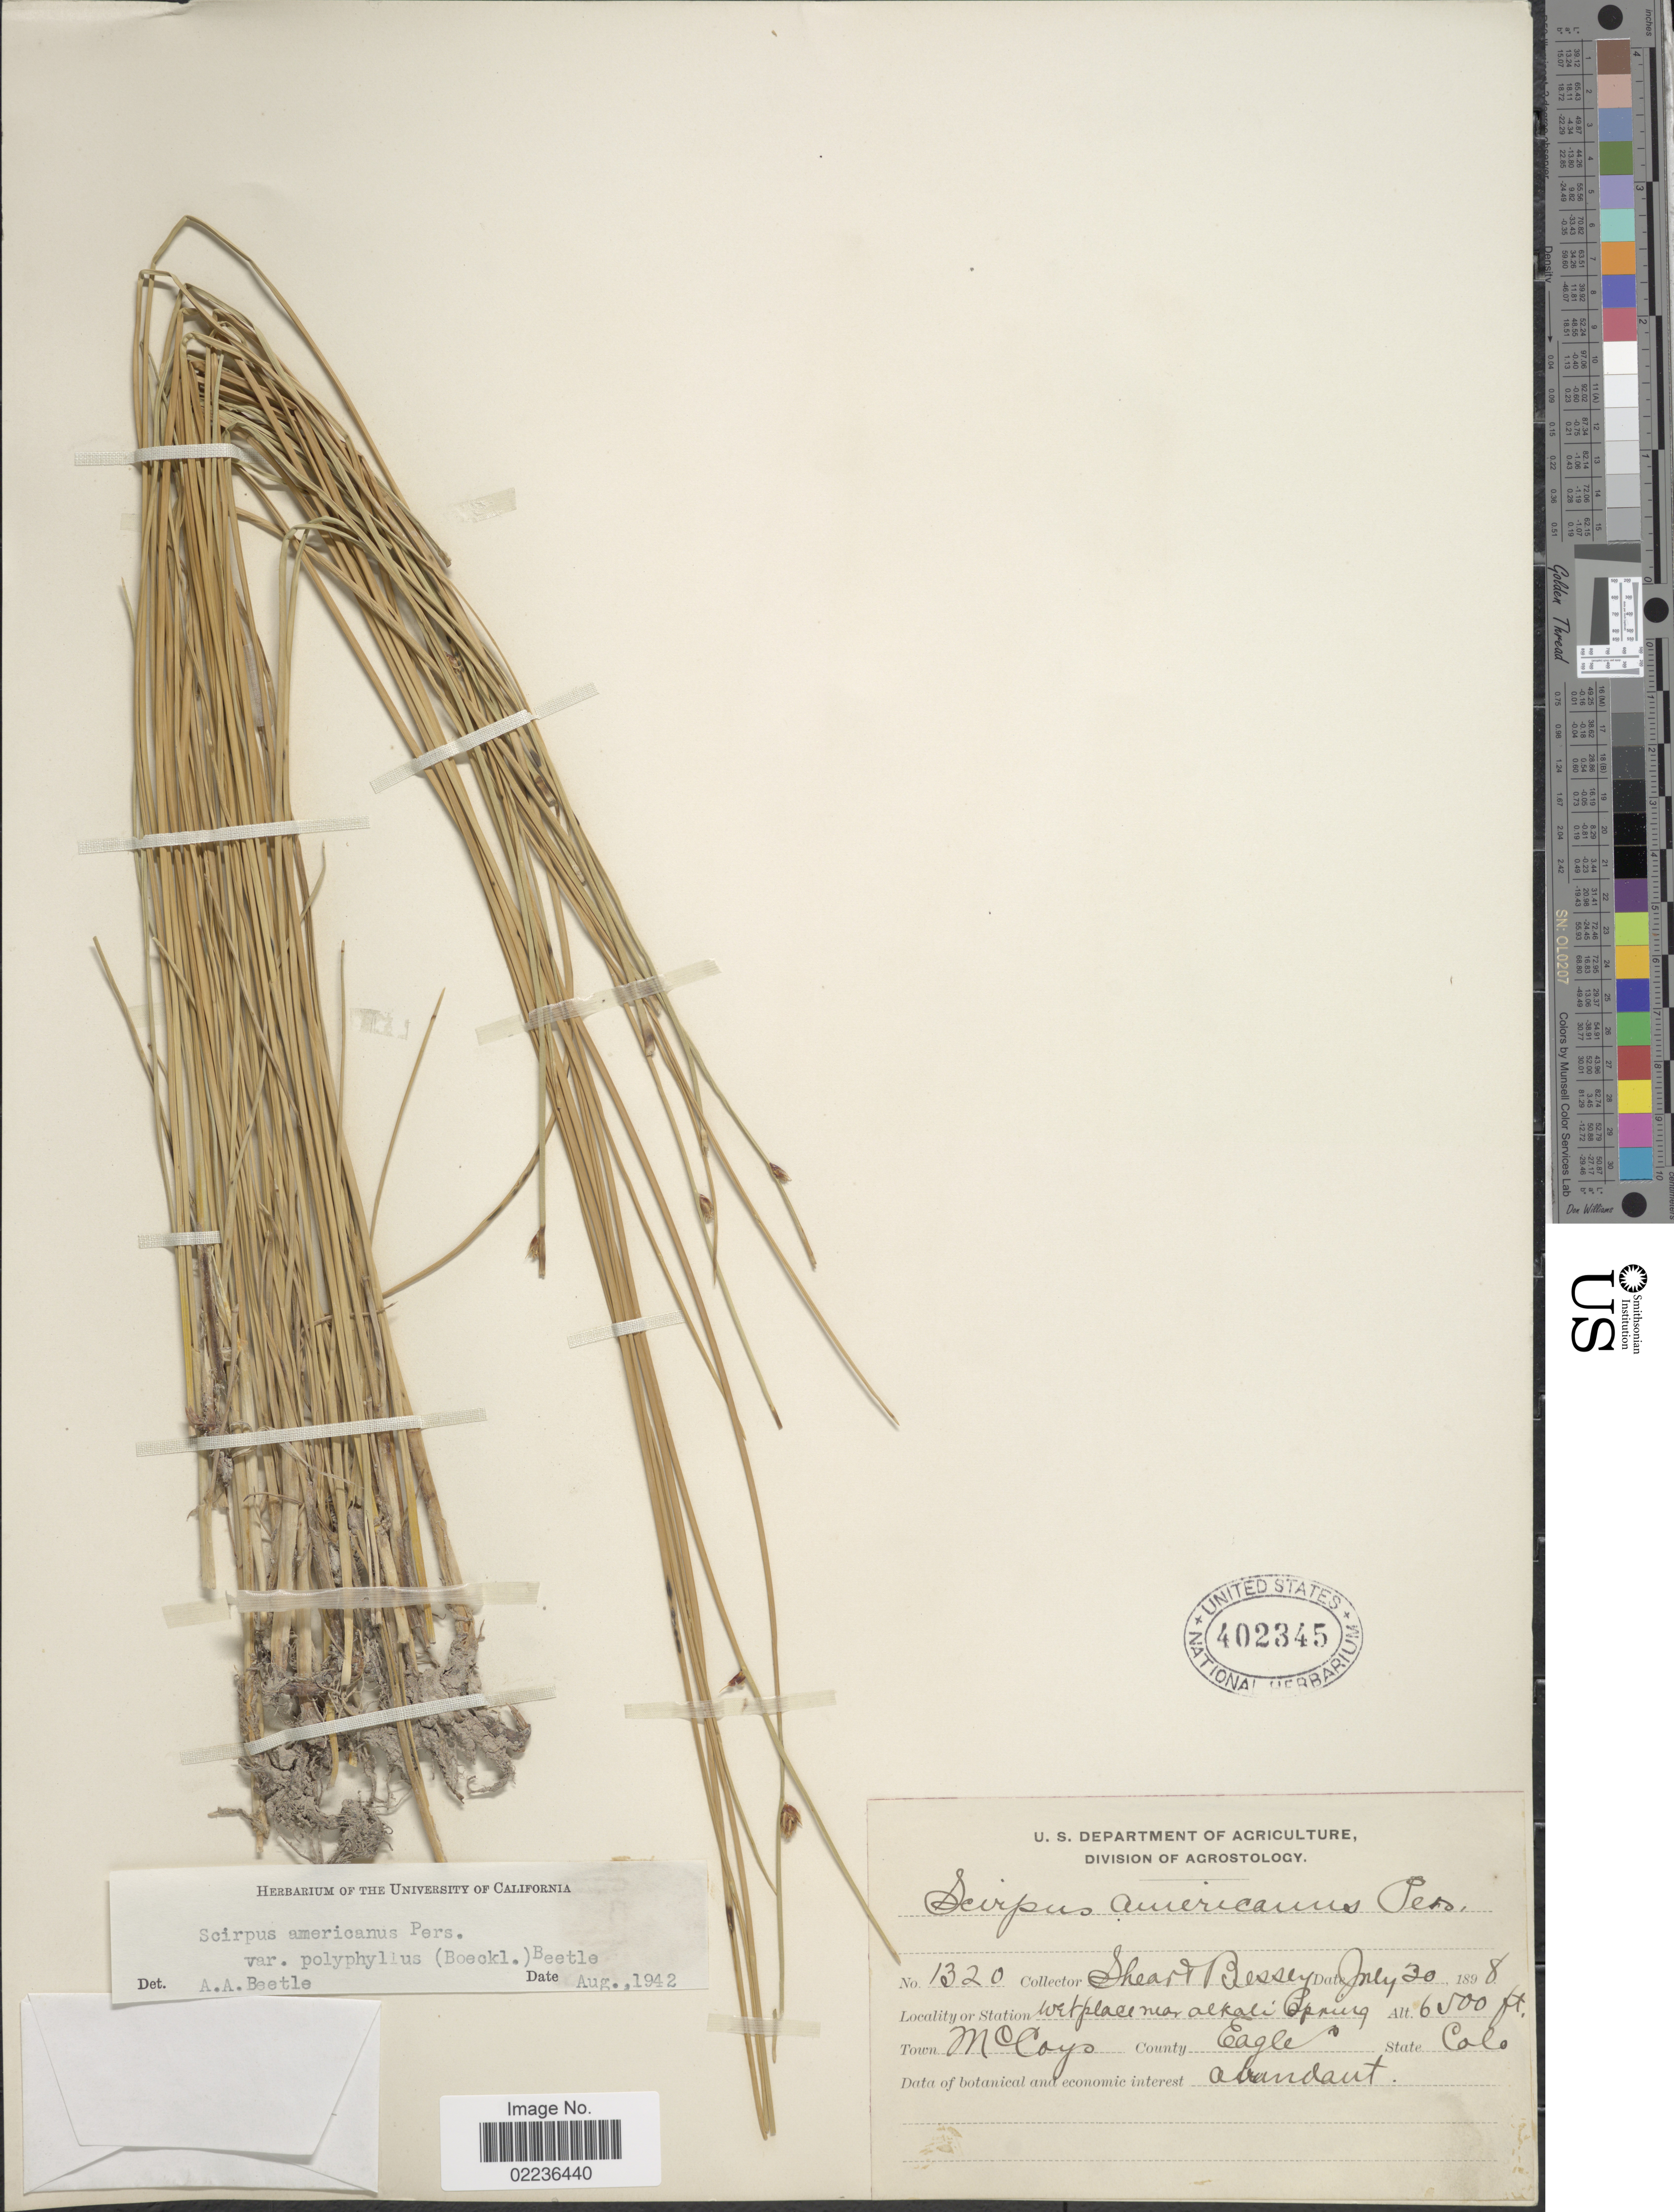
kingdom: Plantae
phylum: Tracheophyta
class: Liliopsida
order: Poales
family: Cyperaceae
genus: Schoenoplectus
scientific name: Schoenoplectus pungens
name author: (Vahl) Palla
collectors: S. Bessey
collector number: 1320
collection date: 1898-07-30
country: United States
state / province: Colorado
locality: Wet place near Alkalo Spring, Town McCayo, County Eagle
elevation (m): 1981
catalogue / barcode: US 402345